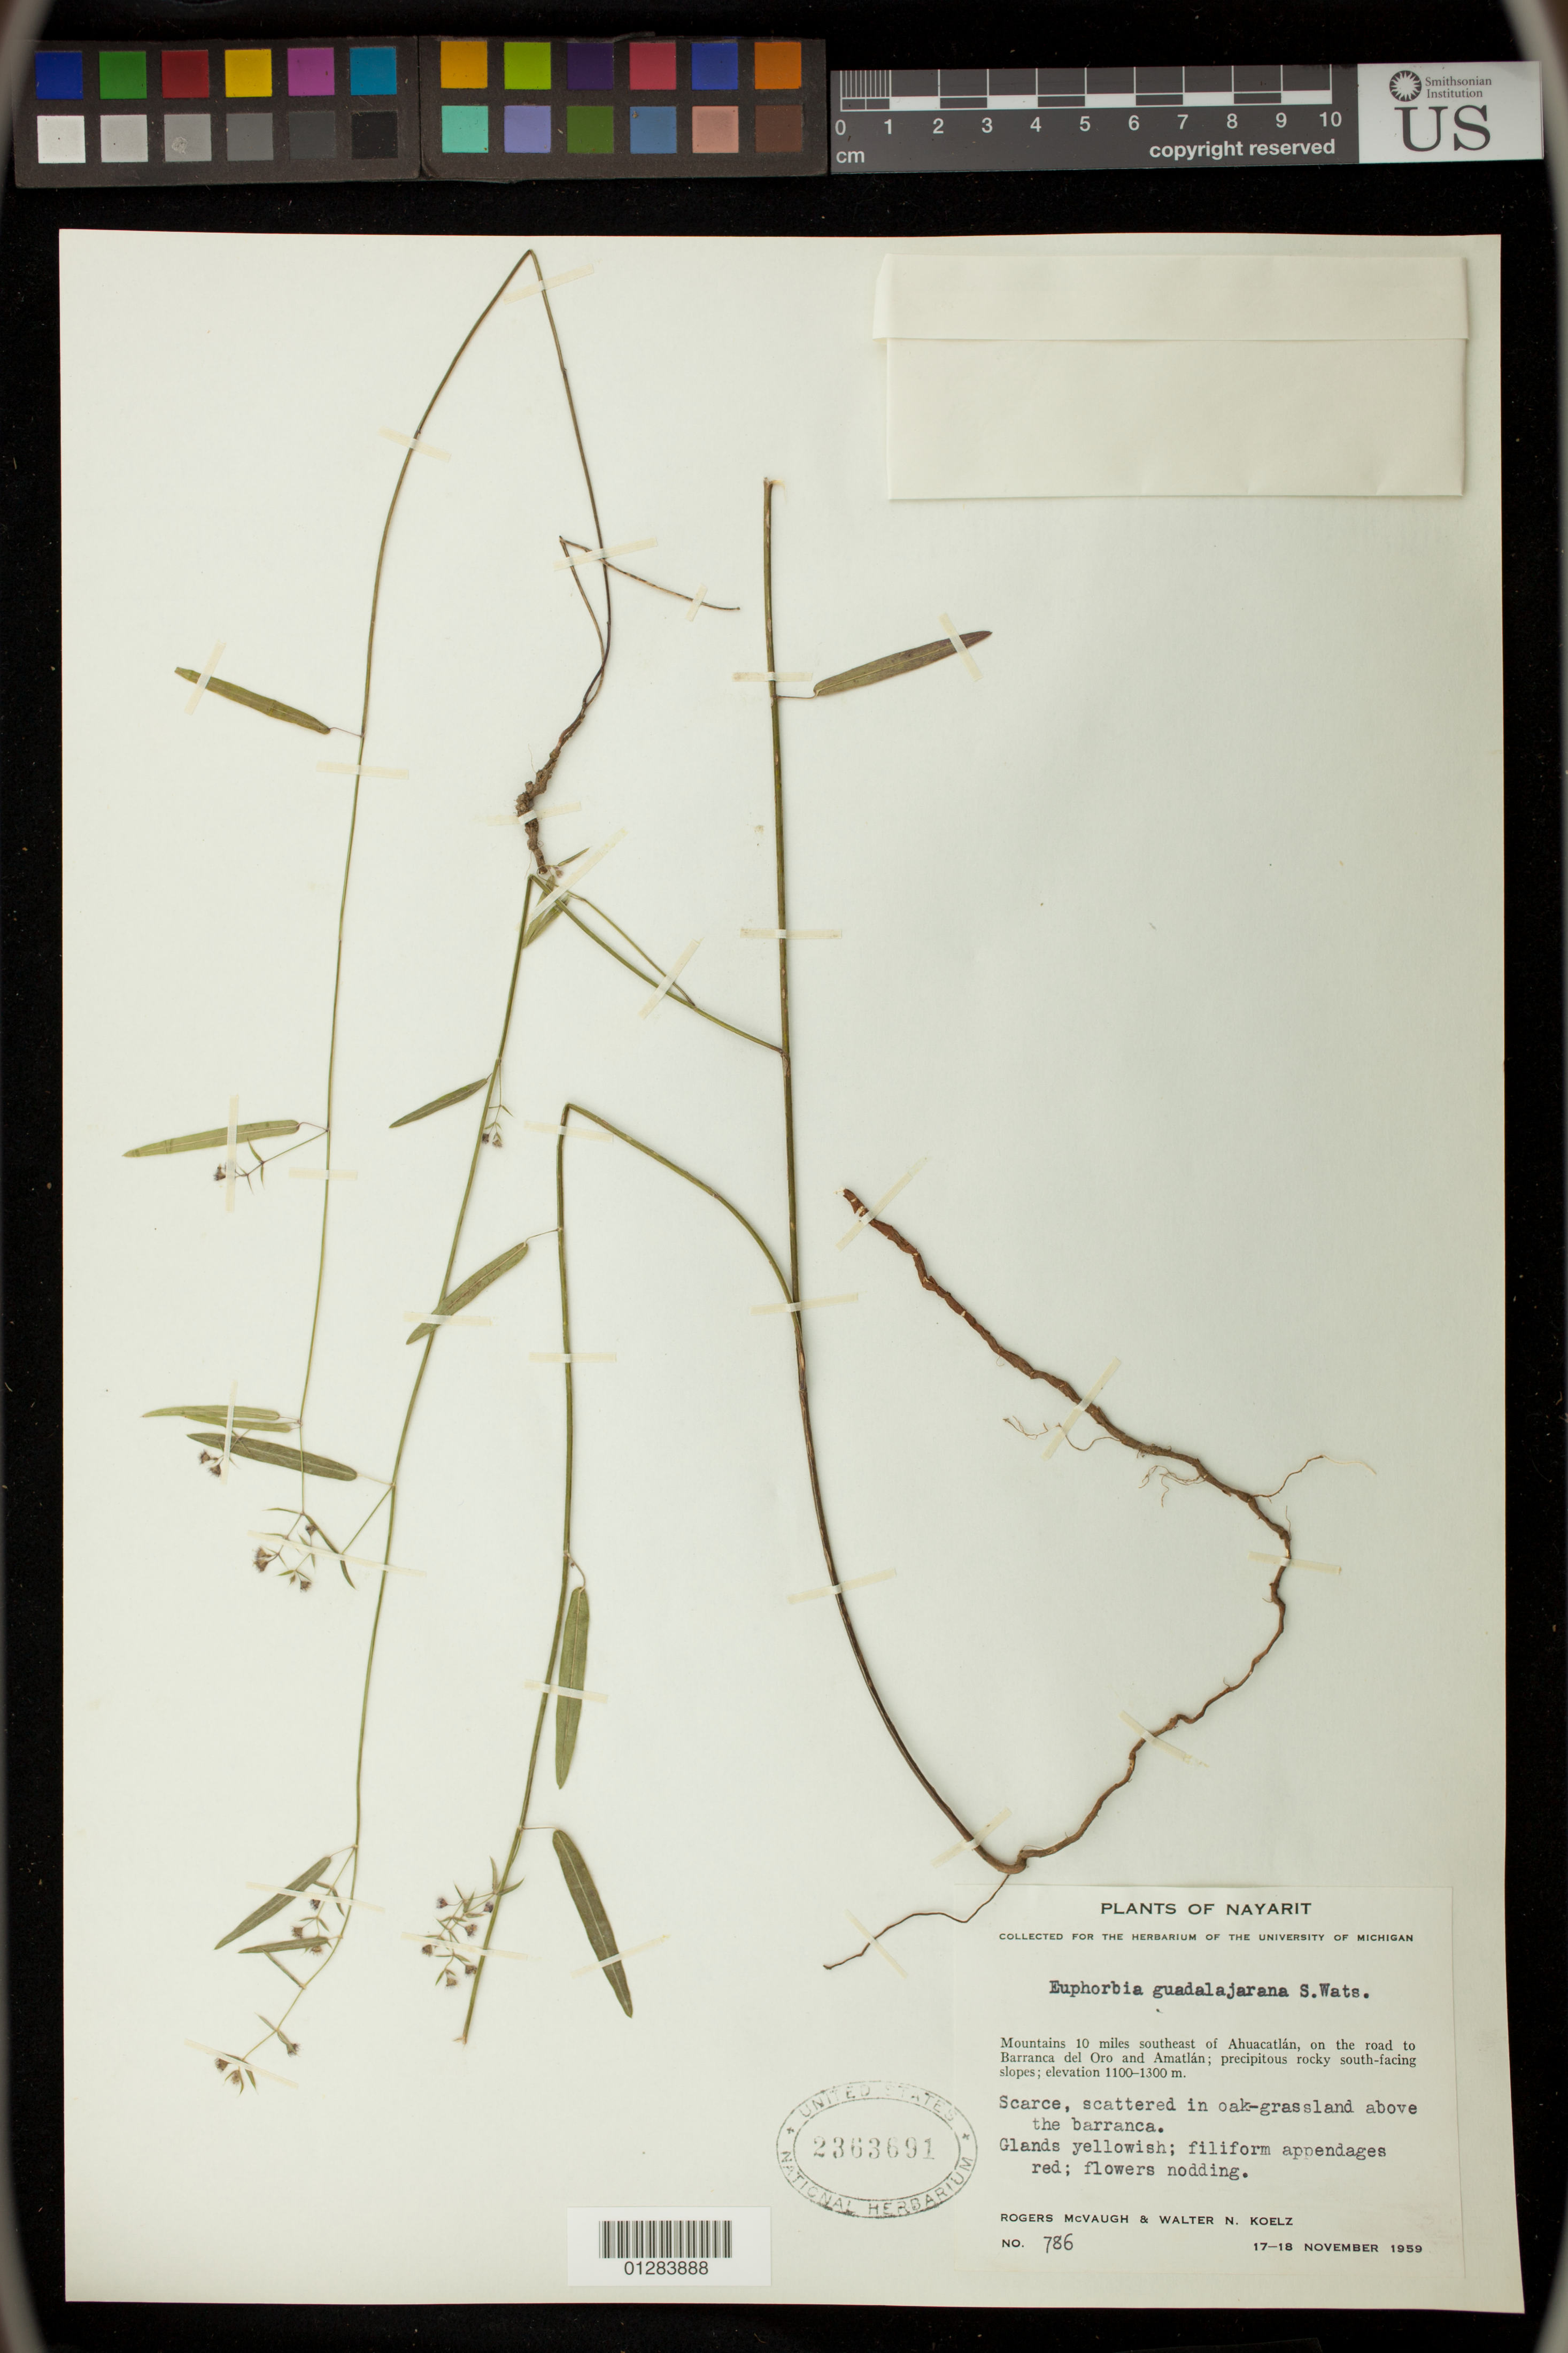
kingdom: Plantae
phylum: Tracheophyta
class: Magnoliopsida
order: Malpighiales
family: Euphorbiaceae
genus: Euphorbia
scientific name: Euphorbia guadalajarana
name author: S. Watson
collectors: R. McVaugh & W. N. Koelz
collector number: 786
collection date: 1959-11-17/1959-11-18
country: Mexico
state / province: Nayarit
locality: Mountains 10 miles southeast of Ahuacatlan, on the road to Barranca del Oro and Amatlan, south-facing slopes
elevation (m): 1100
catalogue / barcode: US 2363691